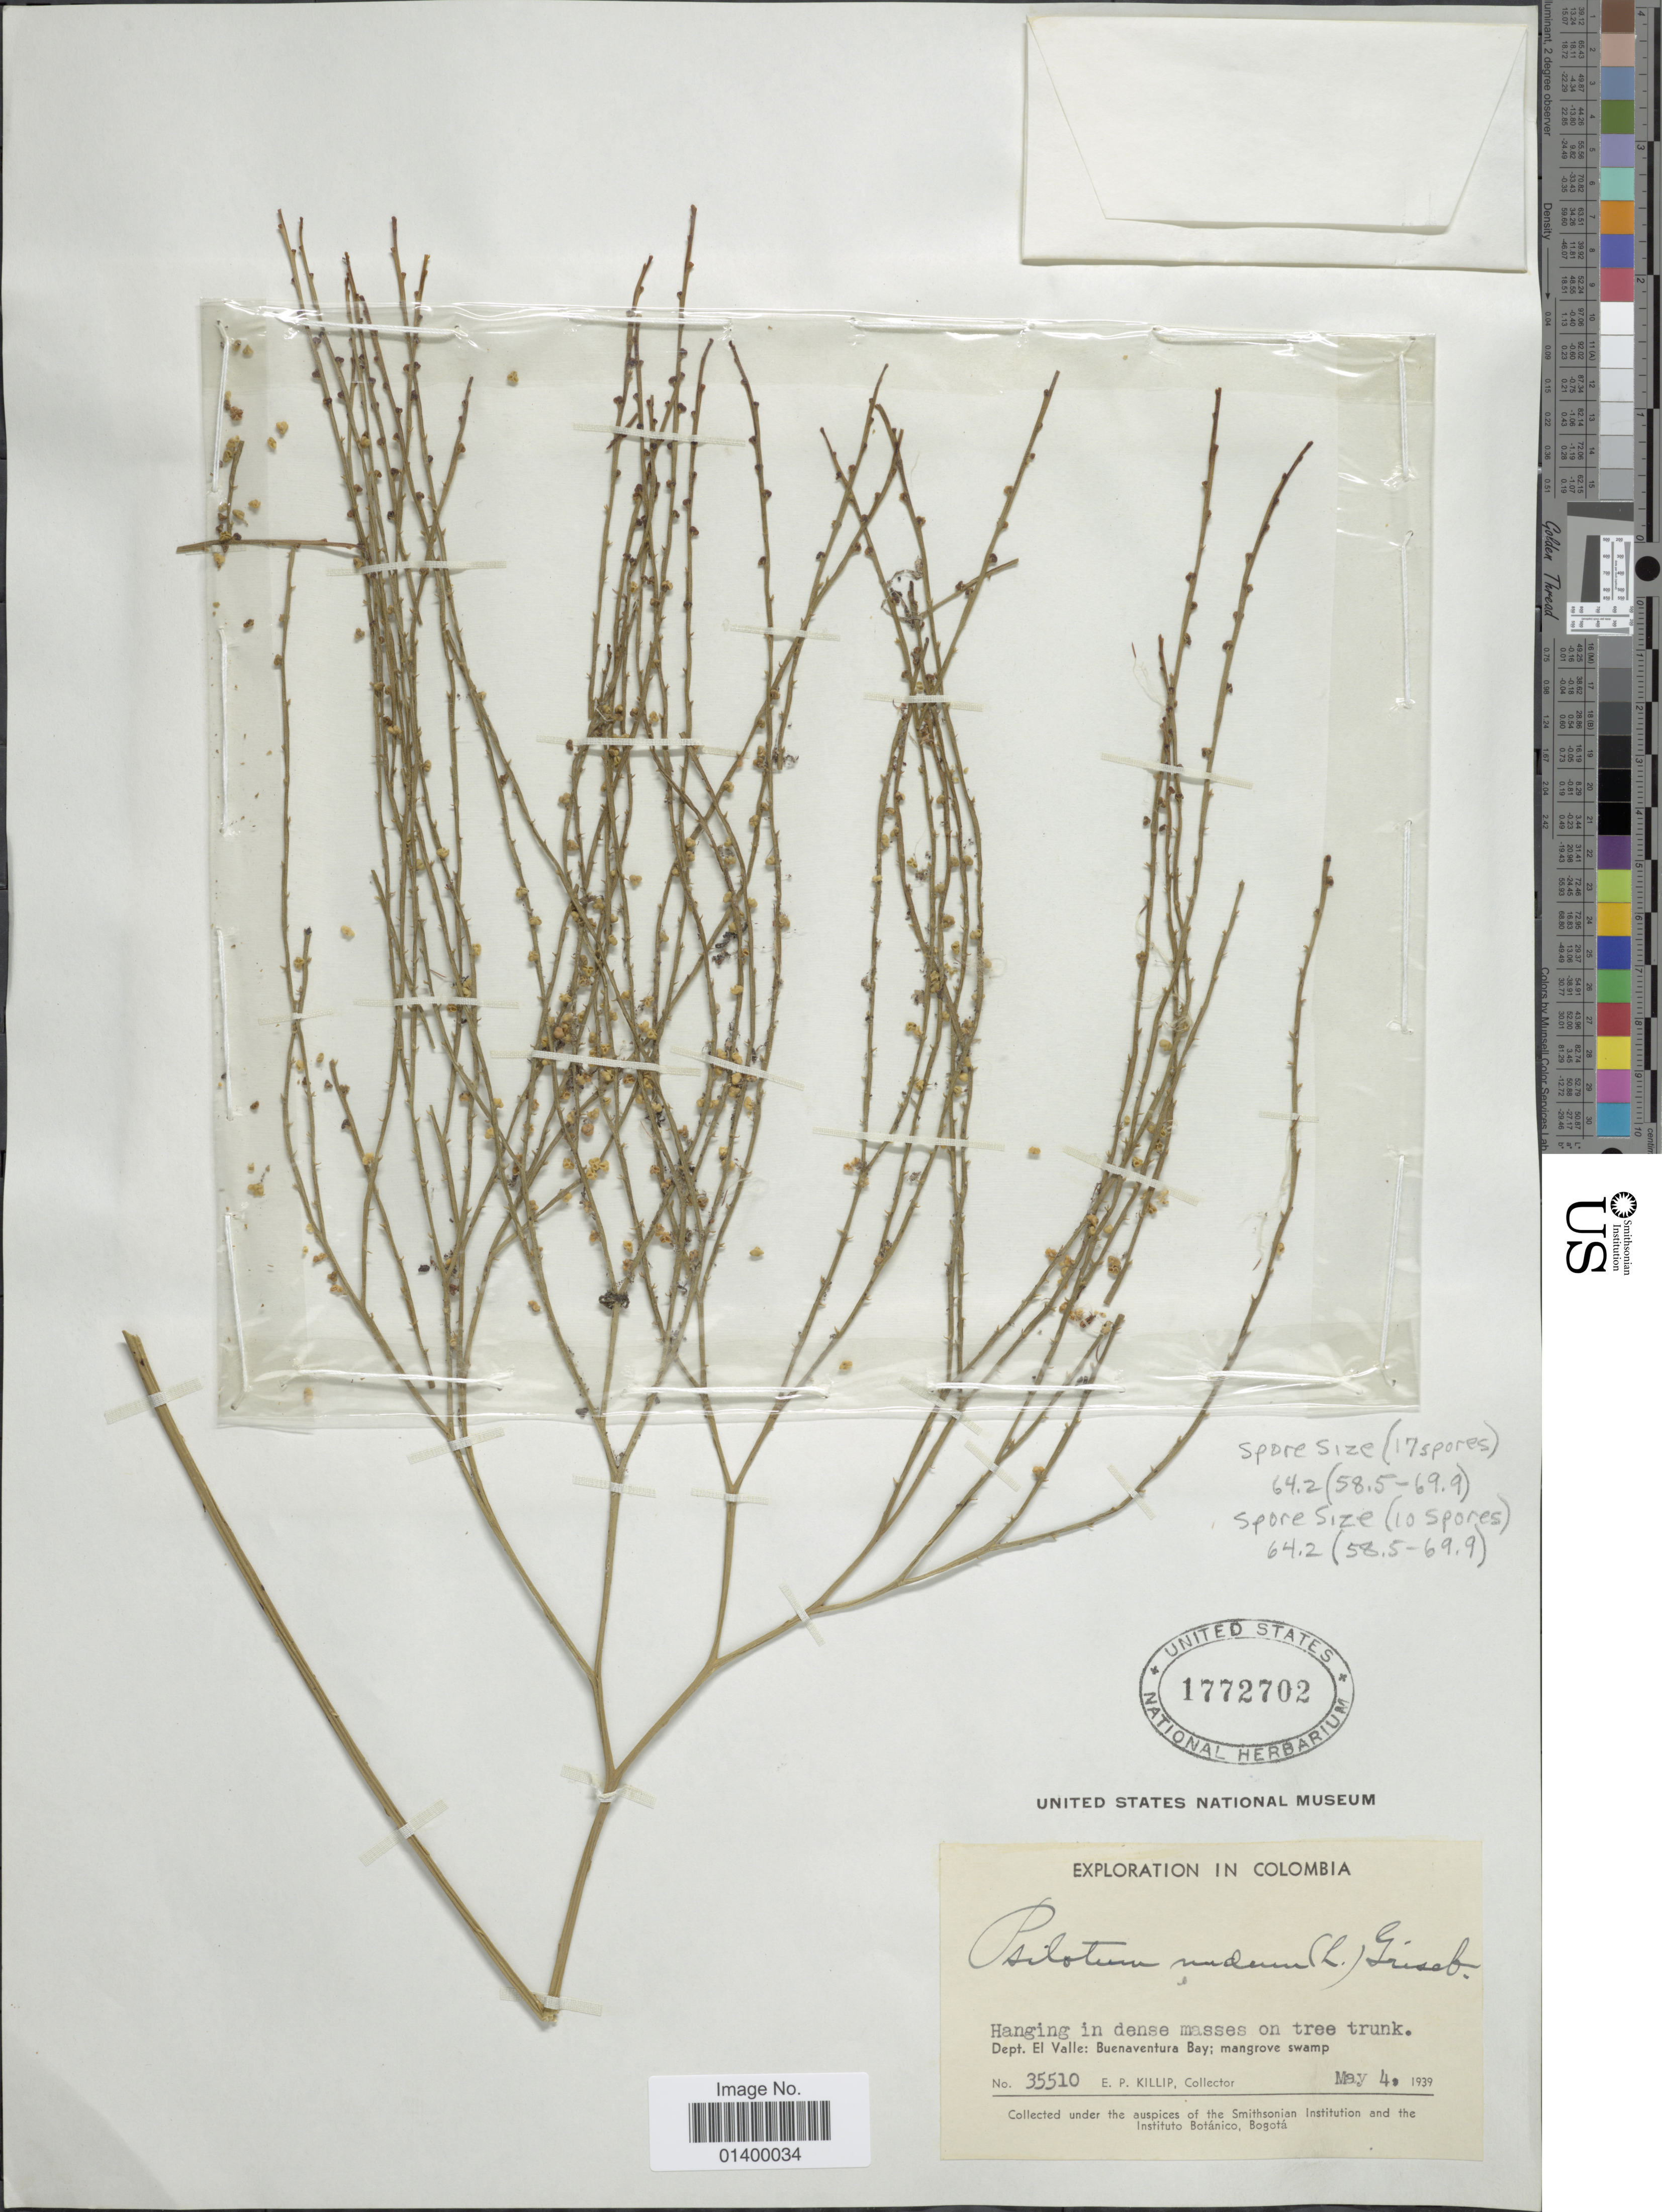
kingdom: Plantae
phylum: Tracheophyta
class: Polypodiopsida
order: Psilotales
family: Psilotaceae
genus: Psilotum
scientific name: Psilotum nudum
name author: (L.) P. Beauv.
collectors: E. P. Killip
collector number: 35510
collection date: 1939-05-04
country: Colombia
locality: Dept. El Valle: Buenaventura Bay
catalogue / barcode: US 1772702